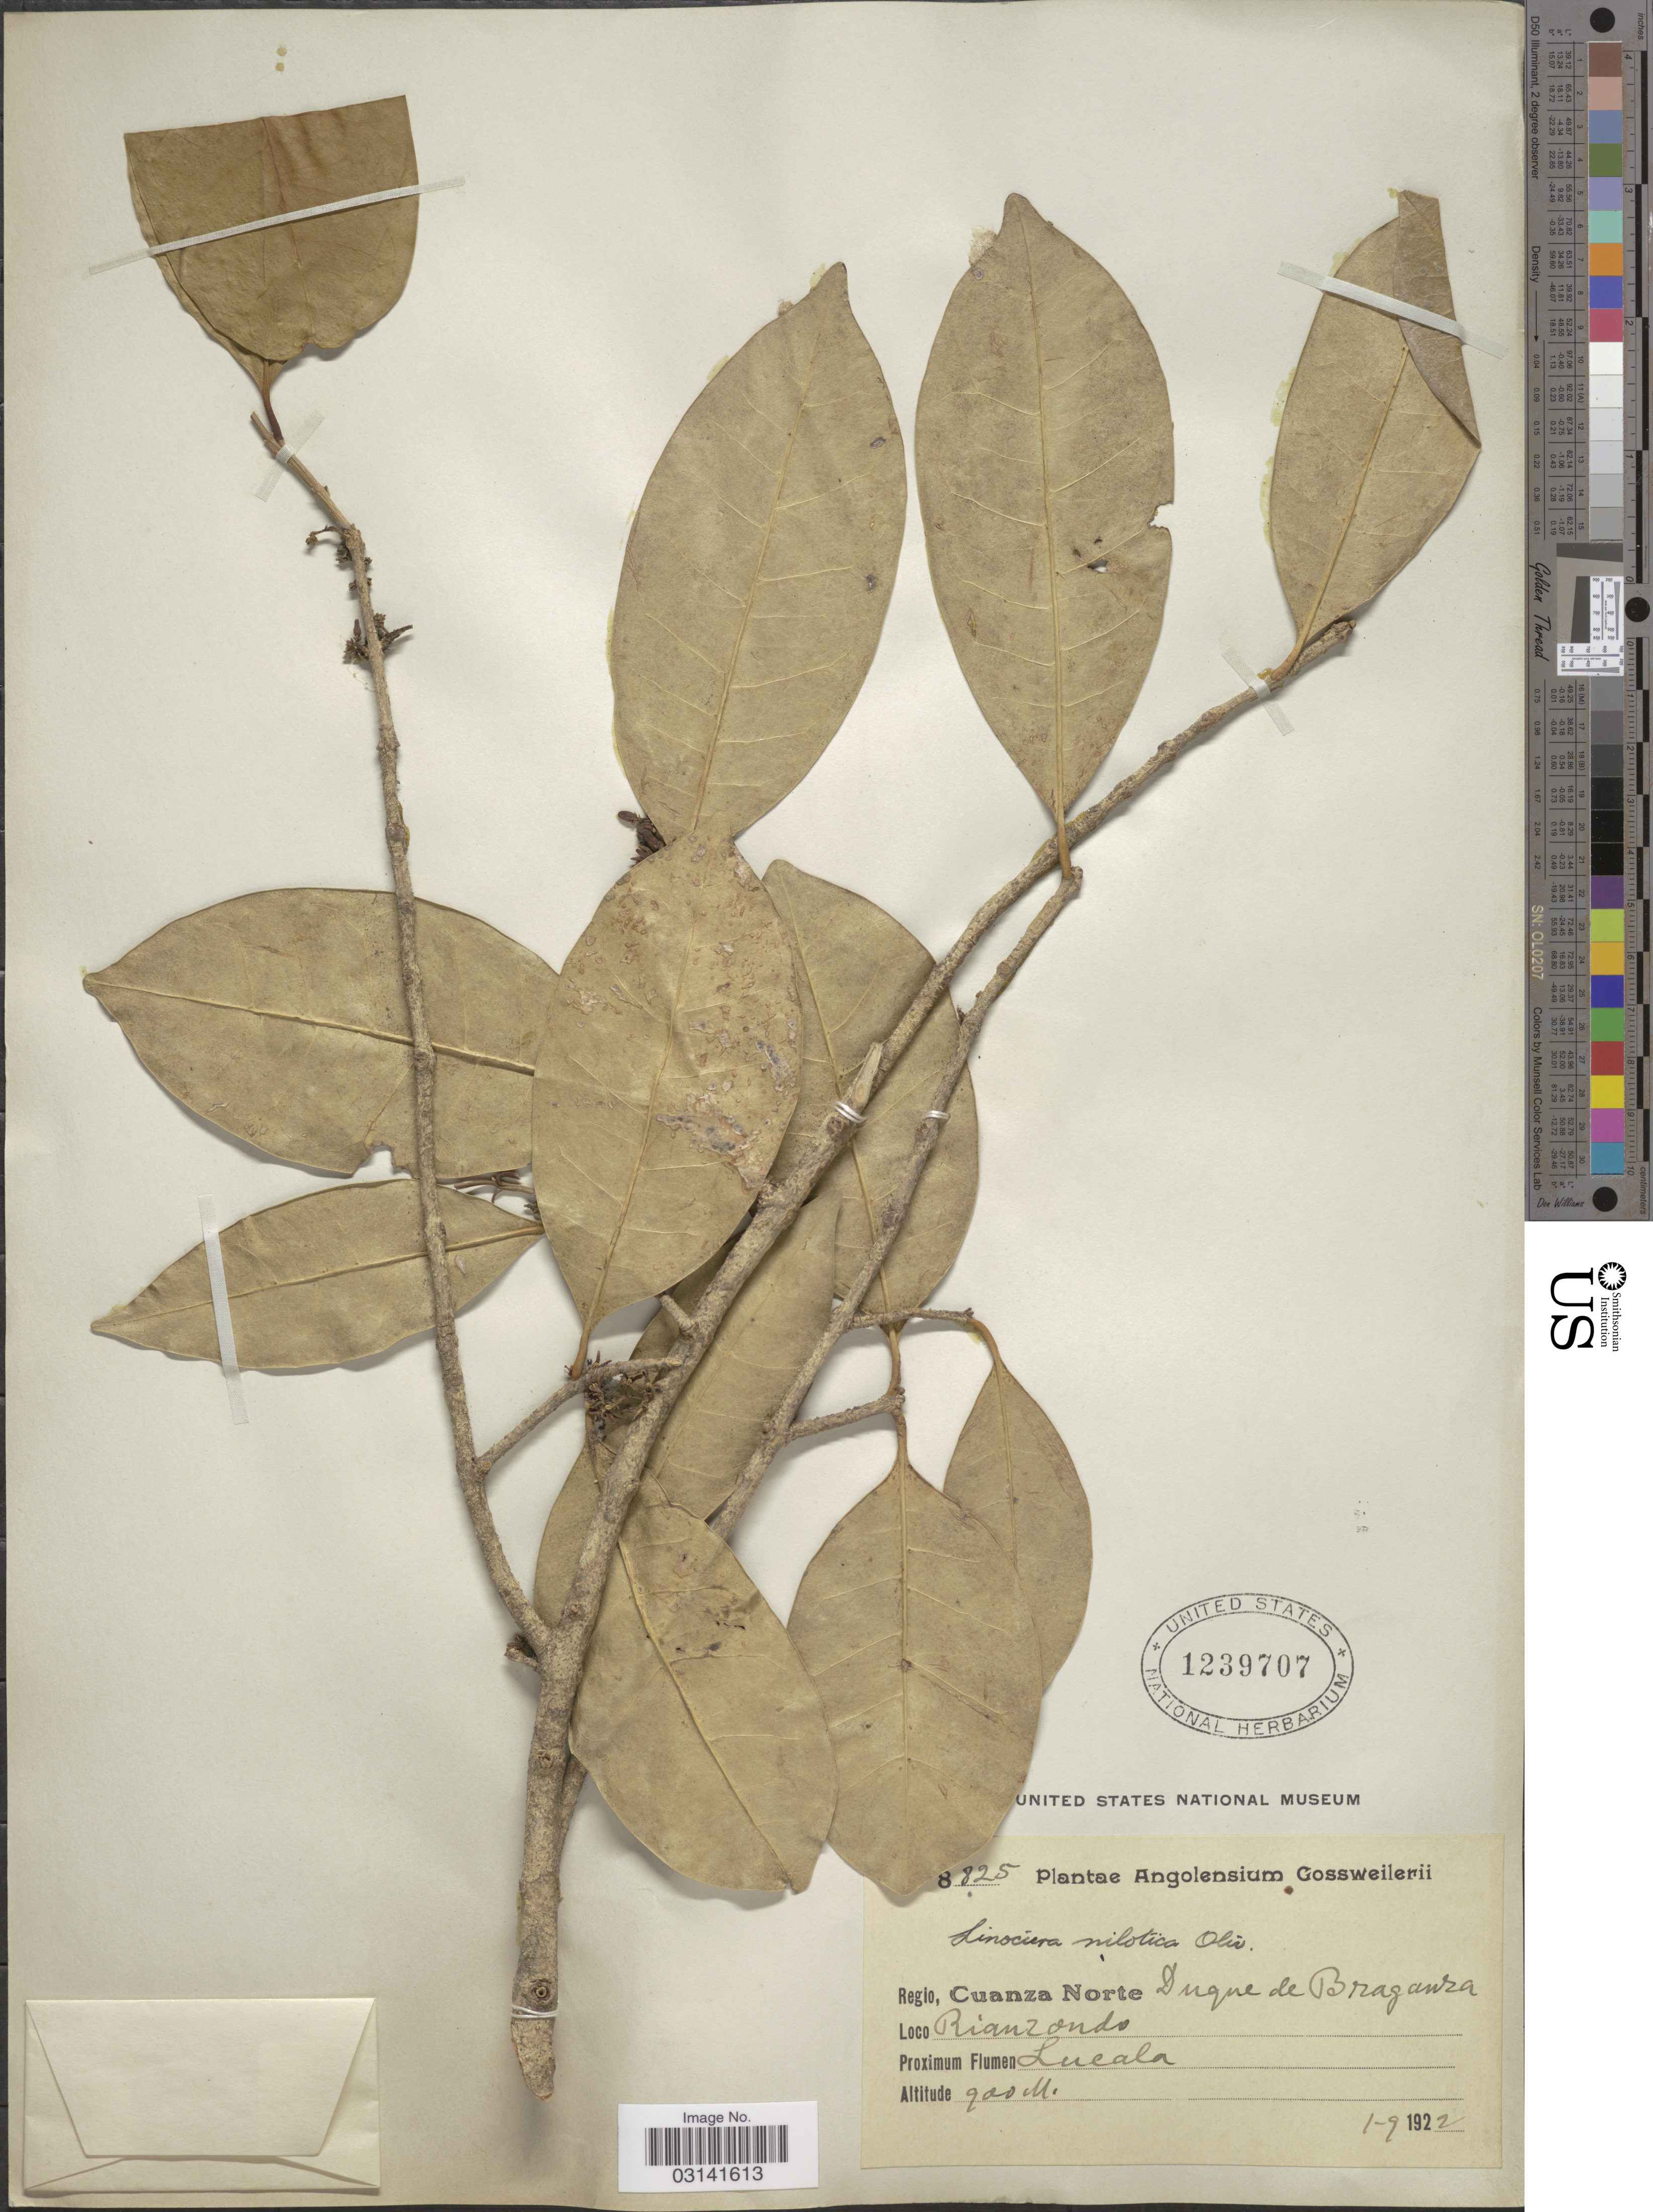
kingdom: Plantae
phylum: Tracheophyta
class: Magnoliopsida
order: Lamiales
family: Oleaceae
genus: Chionanthus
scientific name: Chionanthus niloticus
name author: (Oliv.) Stearn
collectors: -. Gossweiler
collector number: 8825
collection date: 1922-09-01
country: Angola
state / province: Cuanza Norte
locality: Regio, Cuanza Norte Duque de Braganza. Rianzondo. Proximum Flumen Lucala.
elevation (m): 900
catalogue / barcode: US 1239707